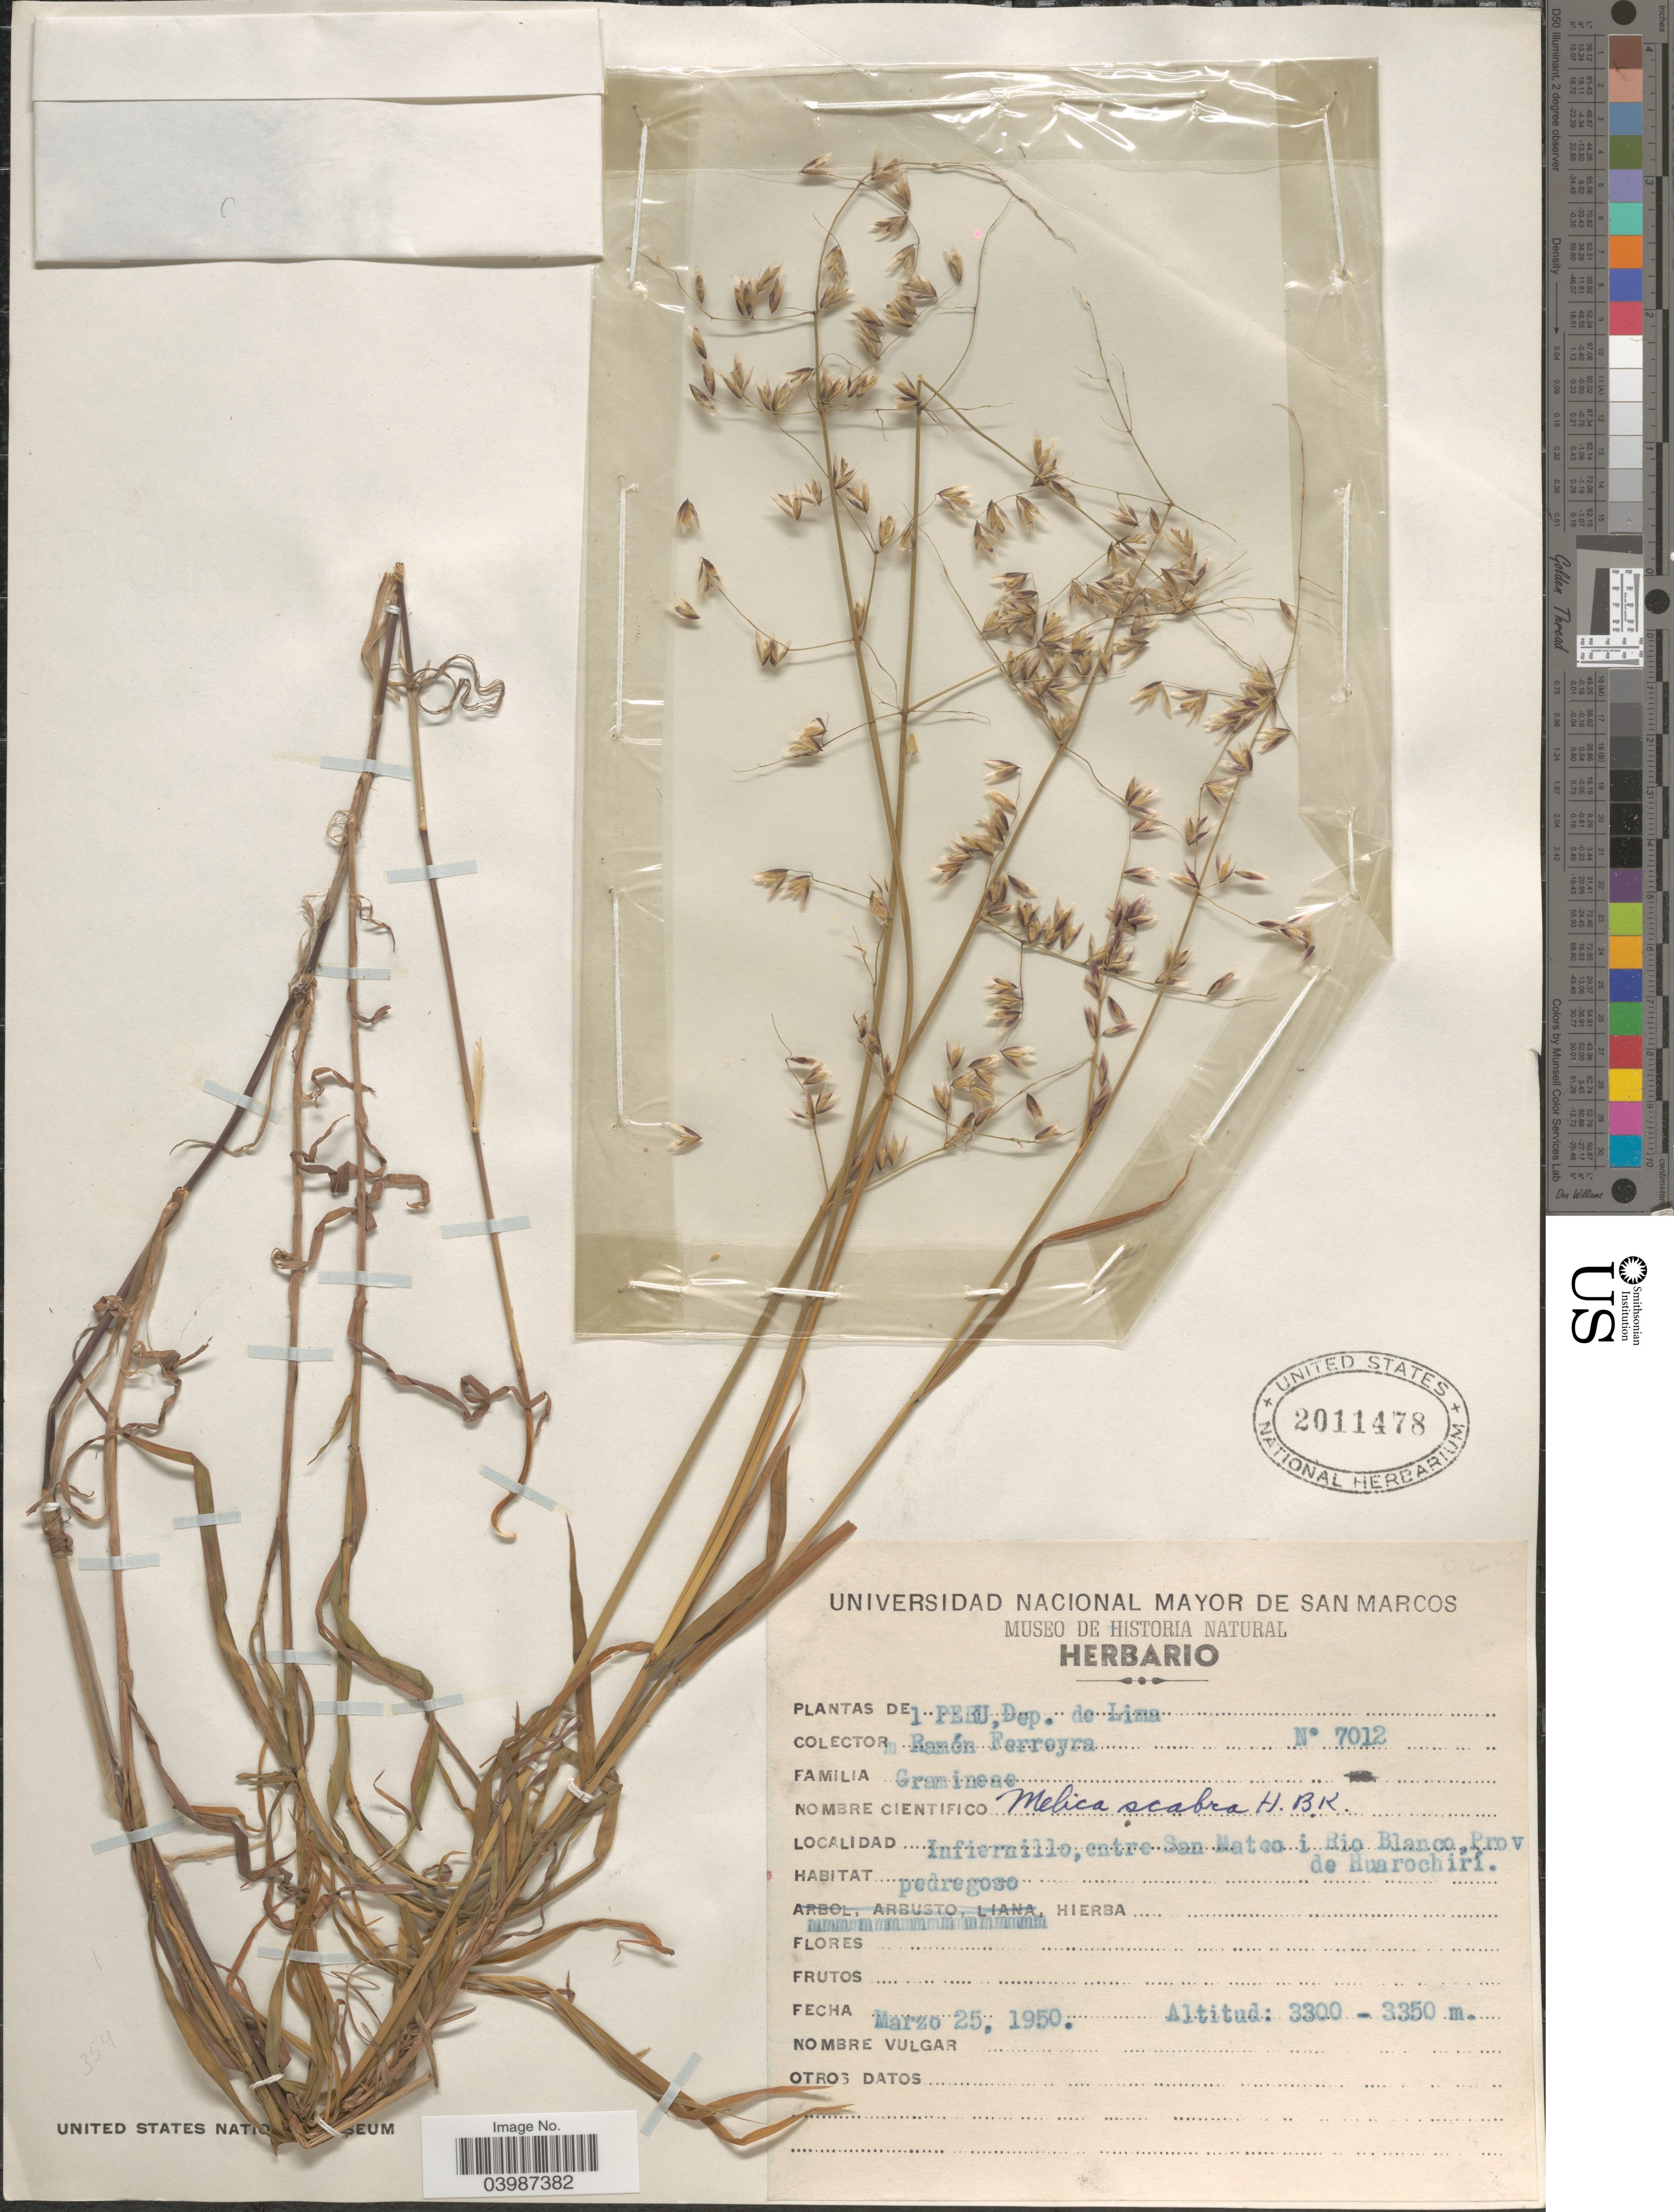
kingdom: Plantae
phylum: Tracheophyta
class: Liliopsida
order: Poales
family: Poaceae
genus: Melica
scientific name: Melica scabra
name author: Kunth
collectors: R. A. Ferreyra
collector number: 7012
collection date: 1950-03-25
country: Peru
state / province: Lima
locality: Dep. de Lima. Infiernillo, entre San Mateo i Rio Blanco, Prov de Huarochirí.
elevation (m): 3300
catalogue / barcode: US 2011478